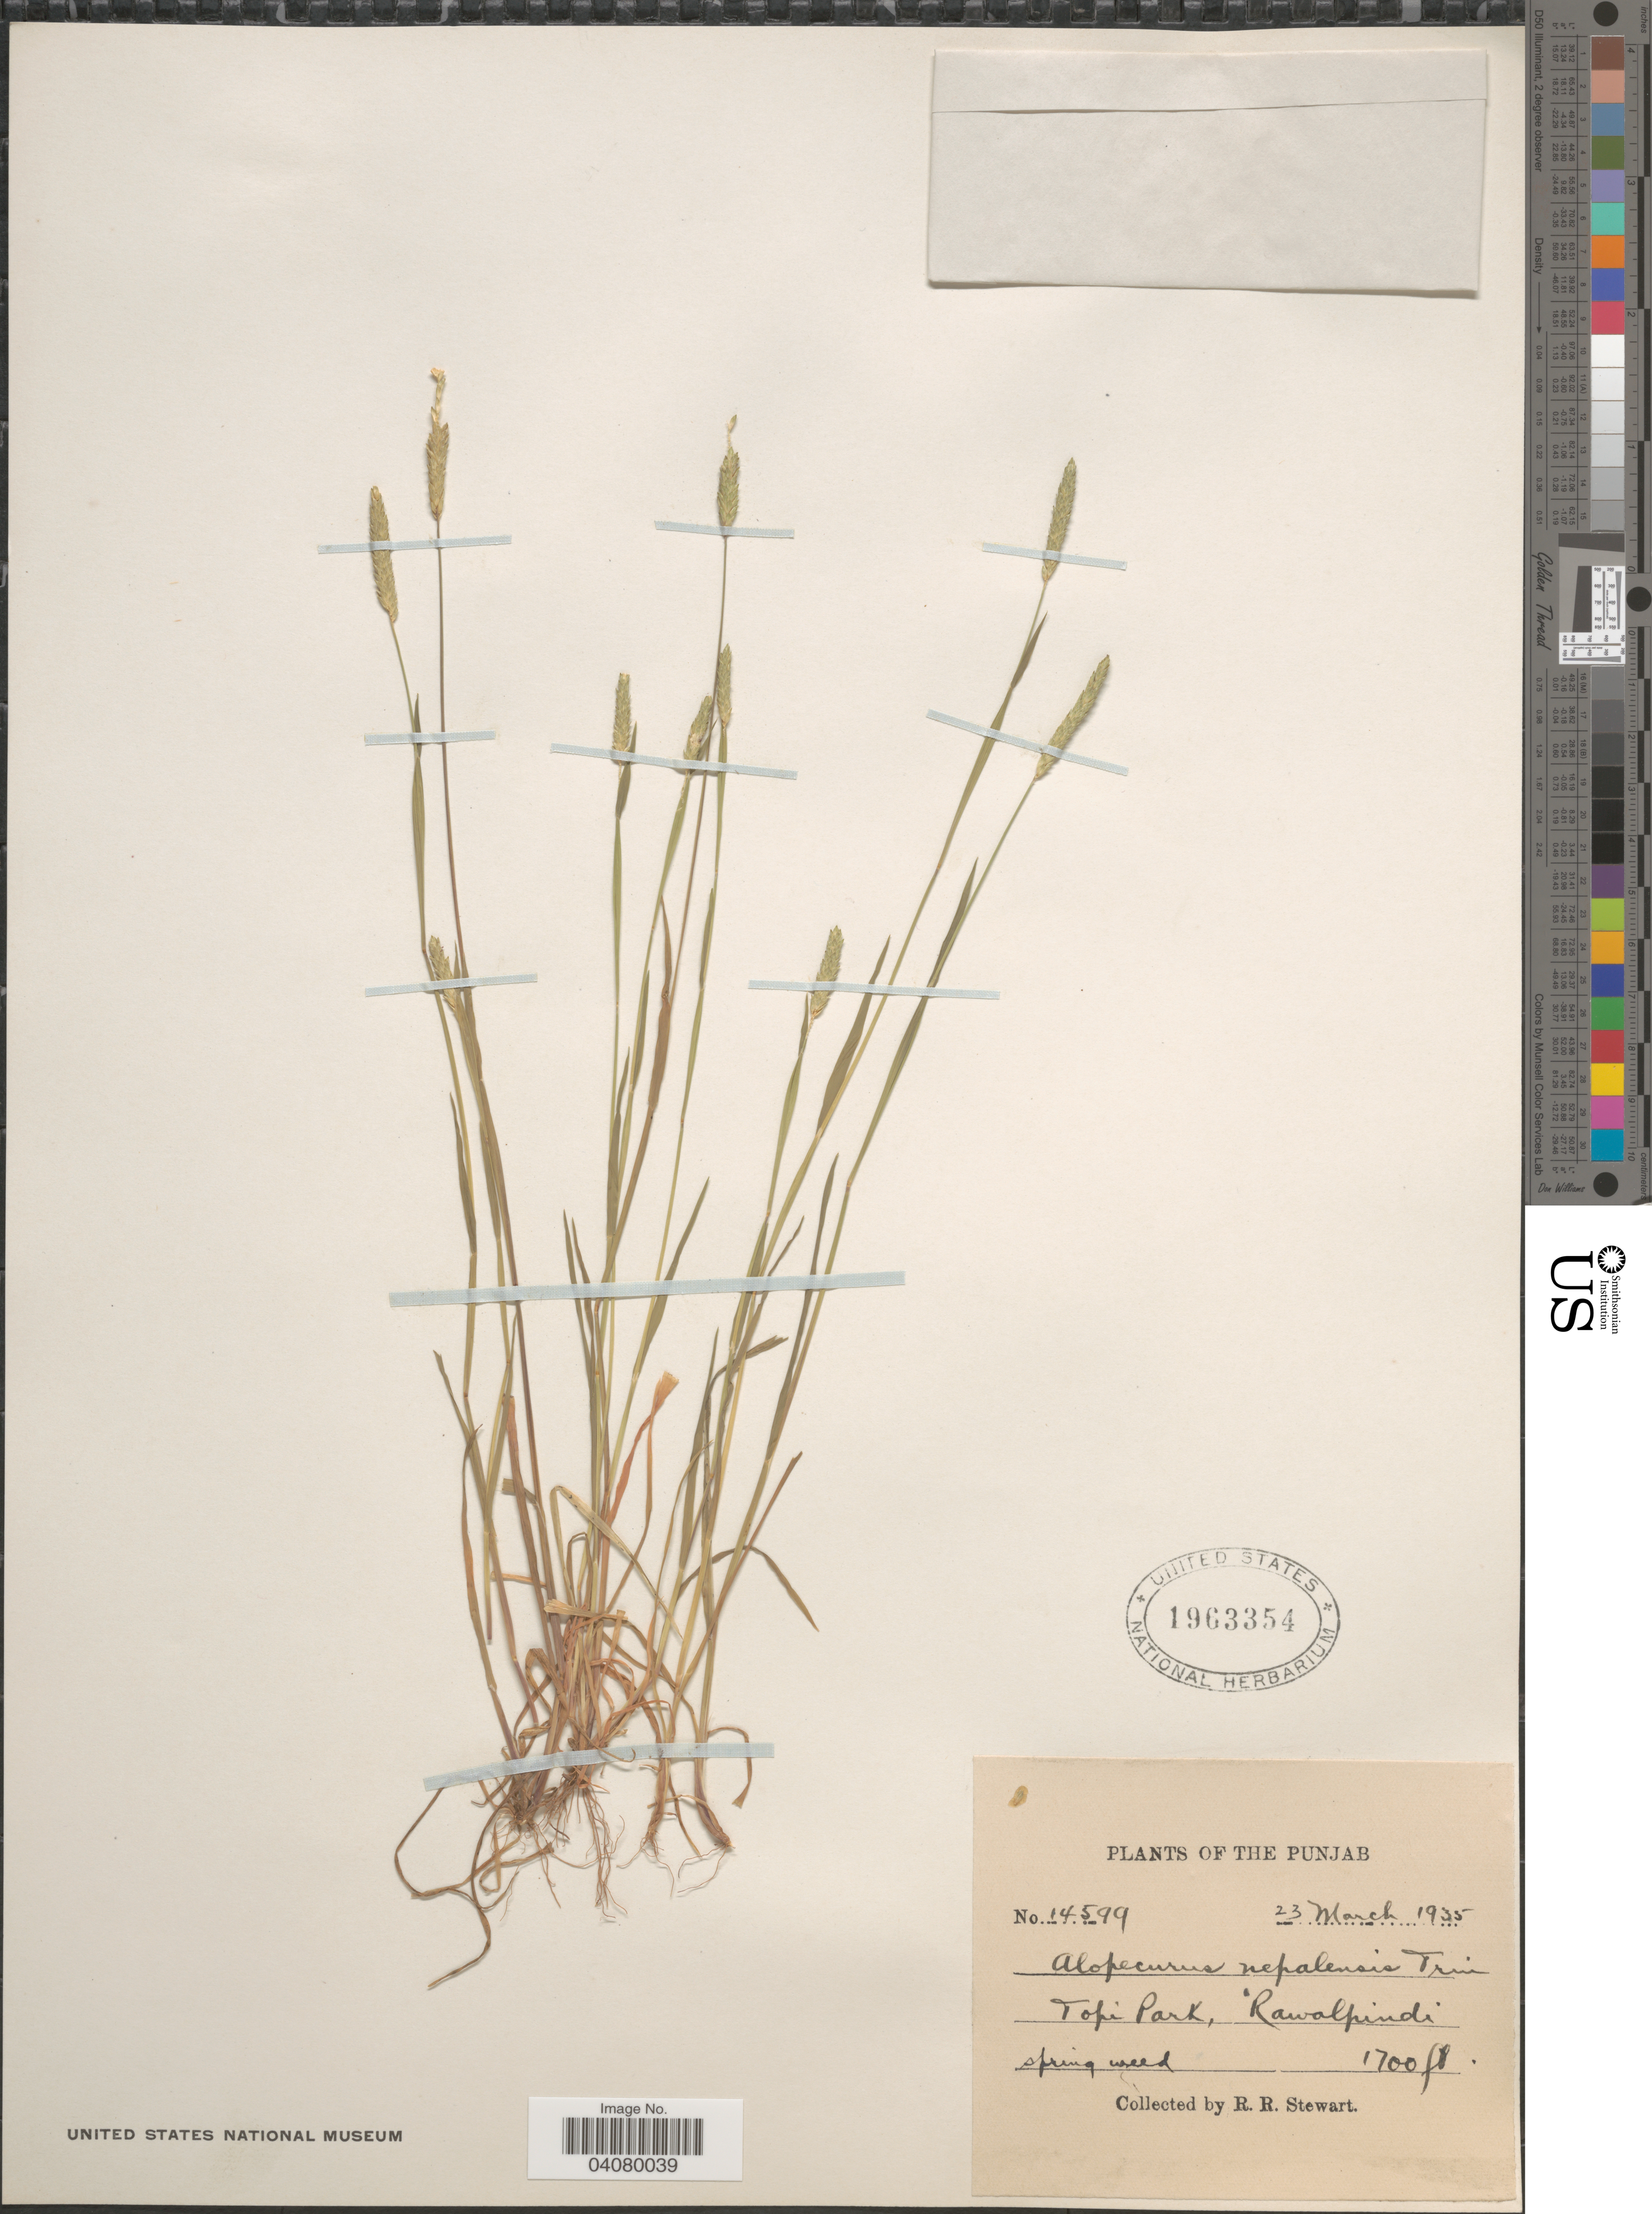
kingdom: Plantae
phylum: Tracheophyta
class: Liliopsida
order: Poales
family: Poaceae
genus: Alopecurus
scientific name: Alopecurus nepalensis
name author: Trin. ex Steud.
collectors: R. Stewart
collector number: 14599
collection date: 1935-03-23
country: Pakistan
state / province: Punjab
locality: Topi Park, Rawalpindi.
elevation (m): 518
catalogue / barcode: US 1963354